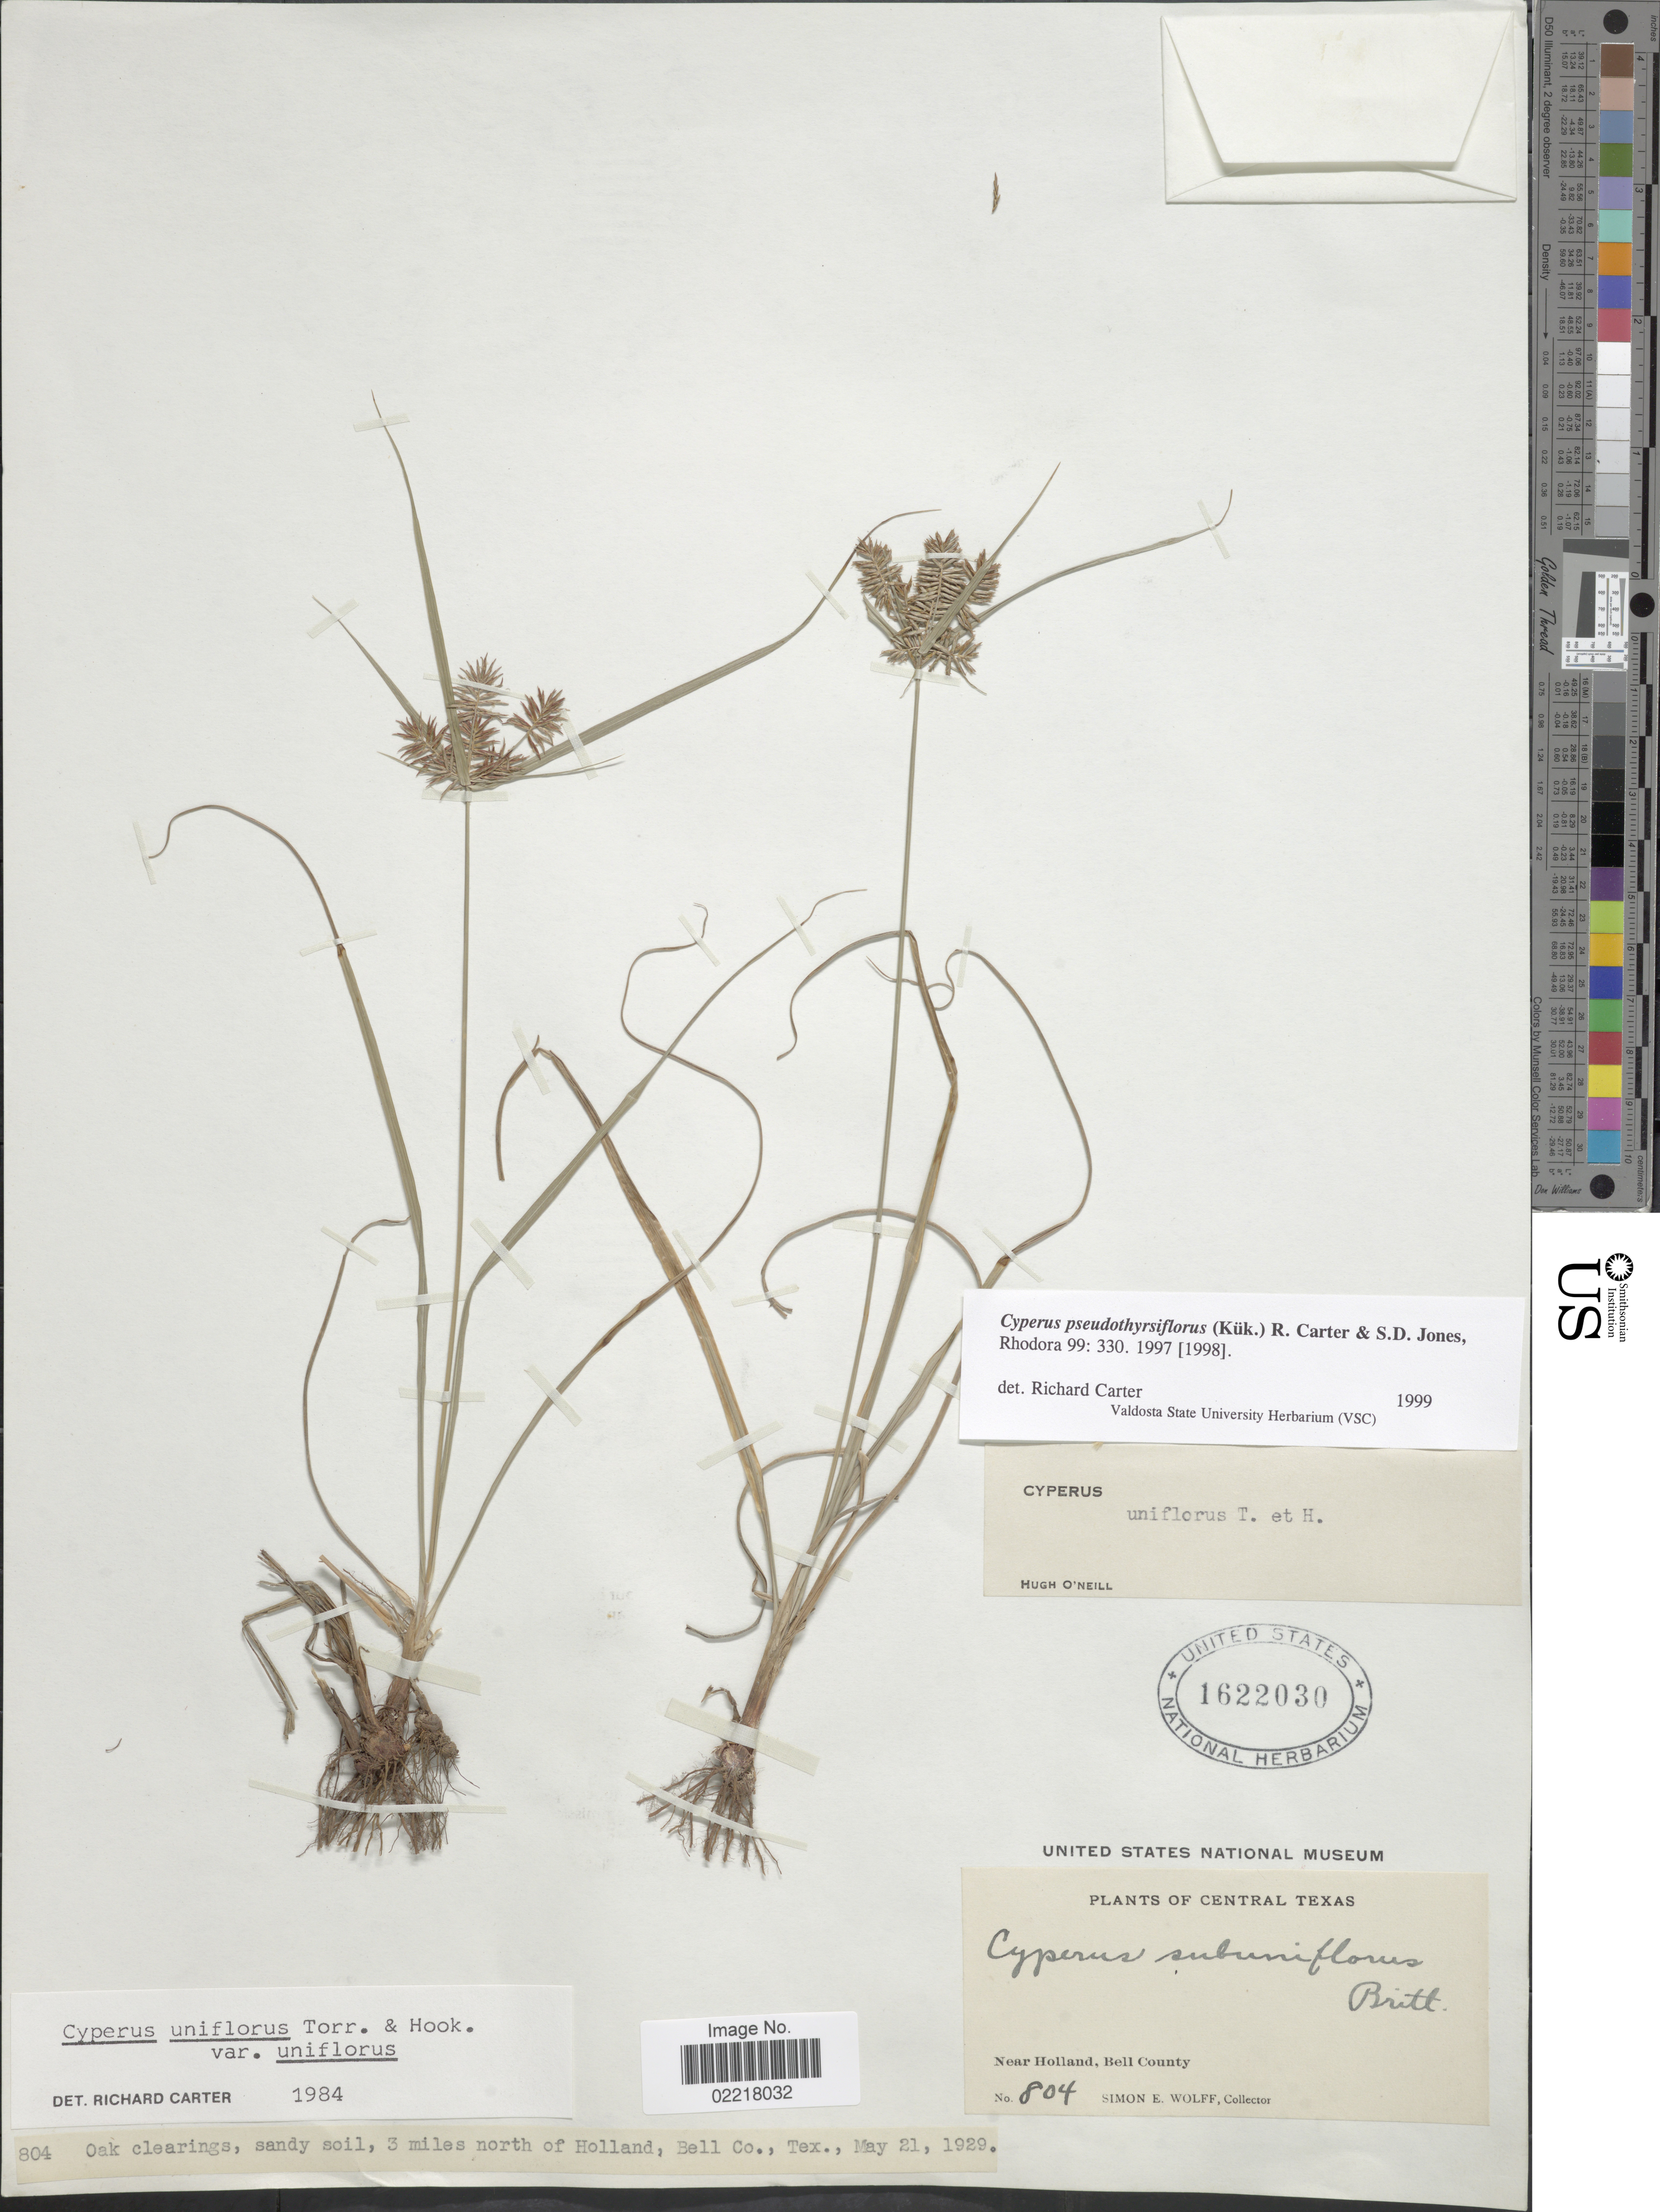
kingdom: Plantae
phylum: Tracheophyta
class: Liliopsida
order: Poales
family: Cyperaceae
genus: Cyperus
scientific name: Cyperus pseudothyrsiflorus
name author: (Kük.) R. Carter & S.D. Jones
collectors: S. E. Wolff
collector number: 804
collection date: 1929-05-21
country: United States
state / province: Texas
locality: Central Texas. Near Holland, Bell County. 3 miles north of Holland, Bell Co.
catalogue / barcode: US 1622030